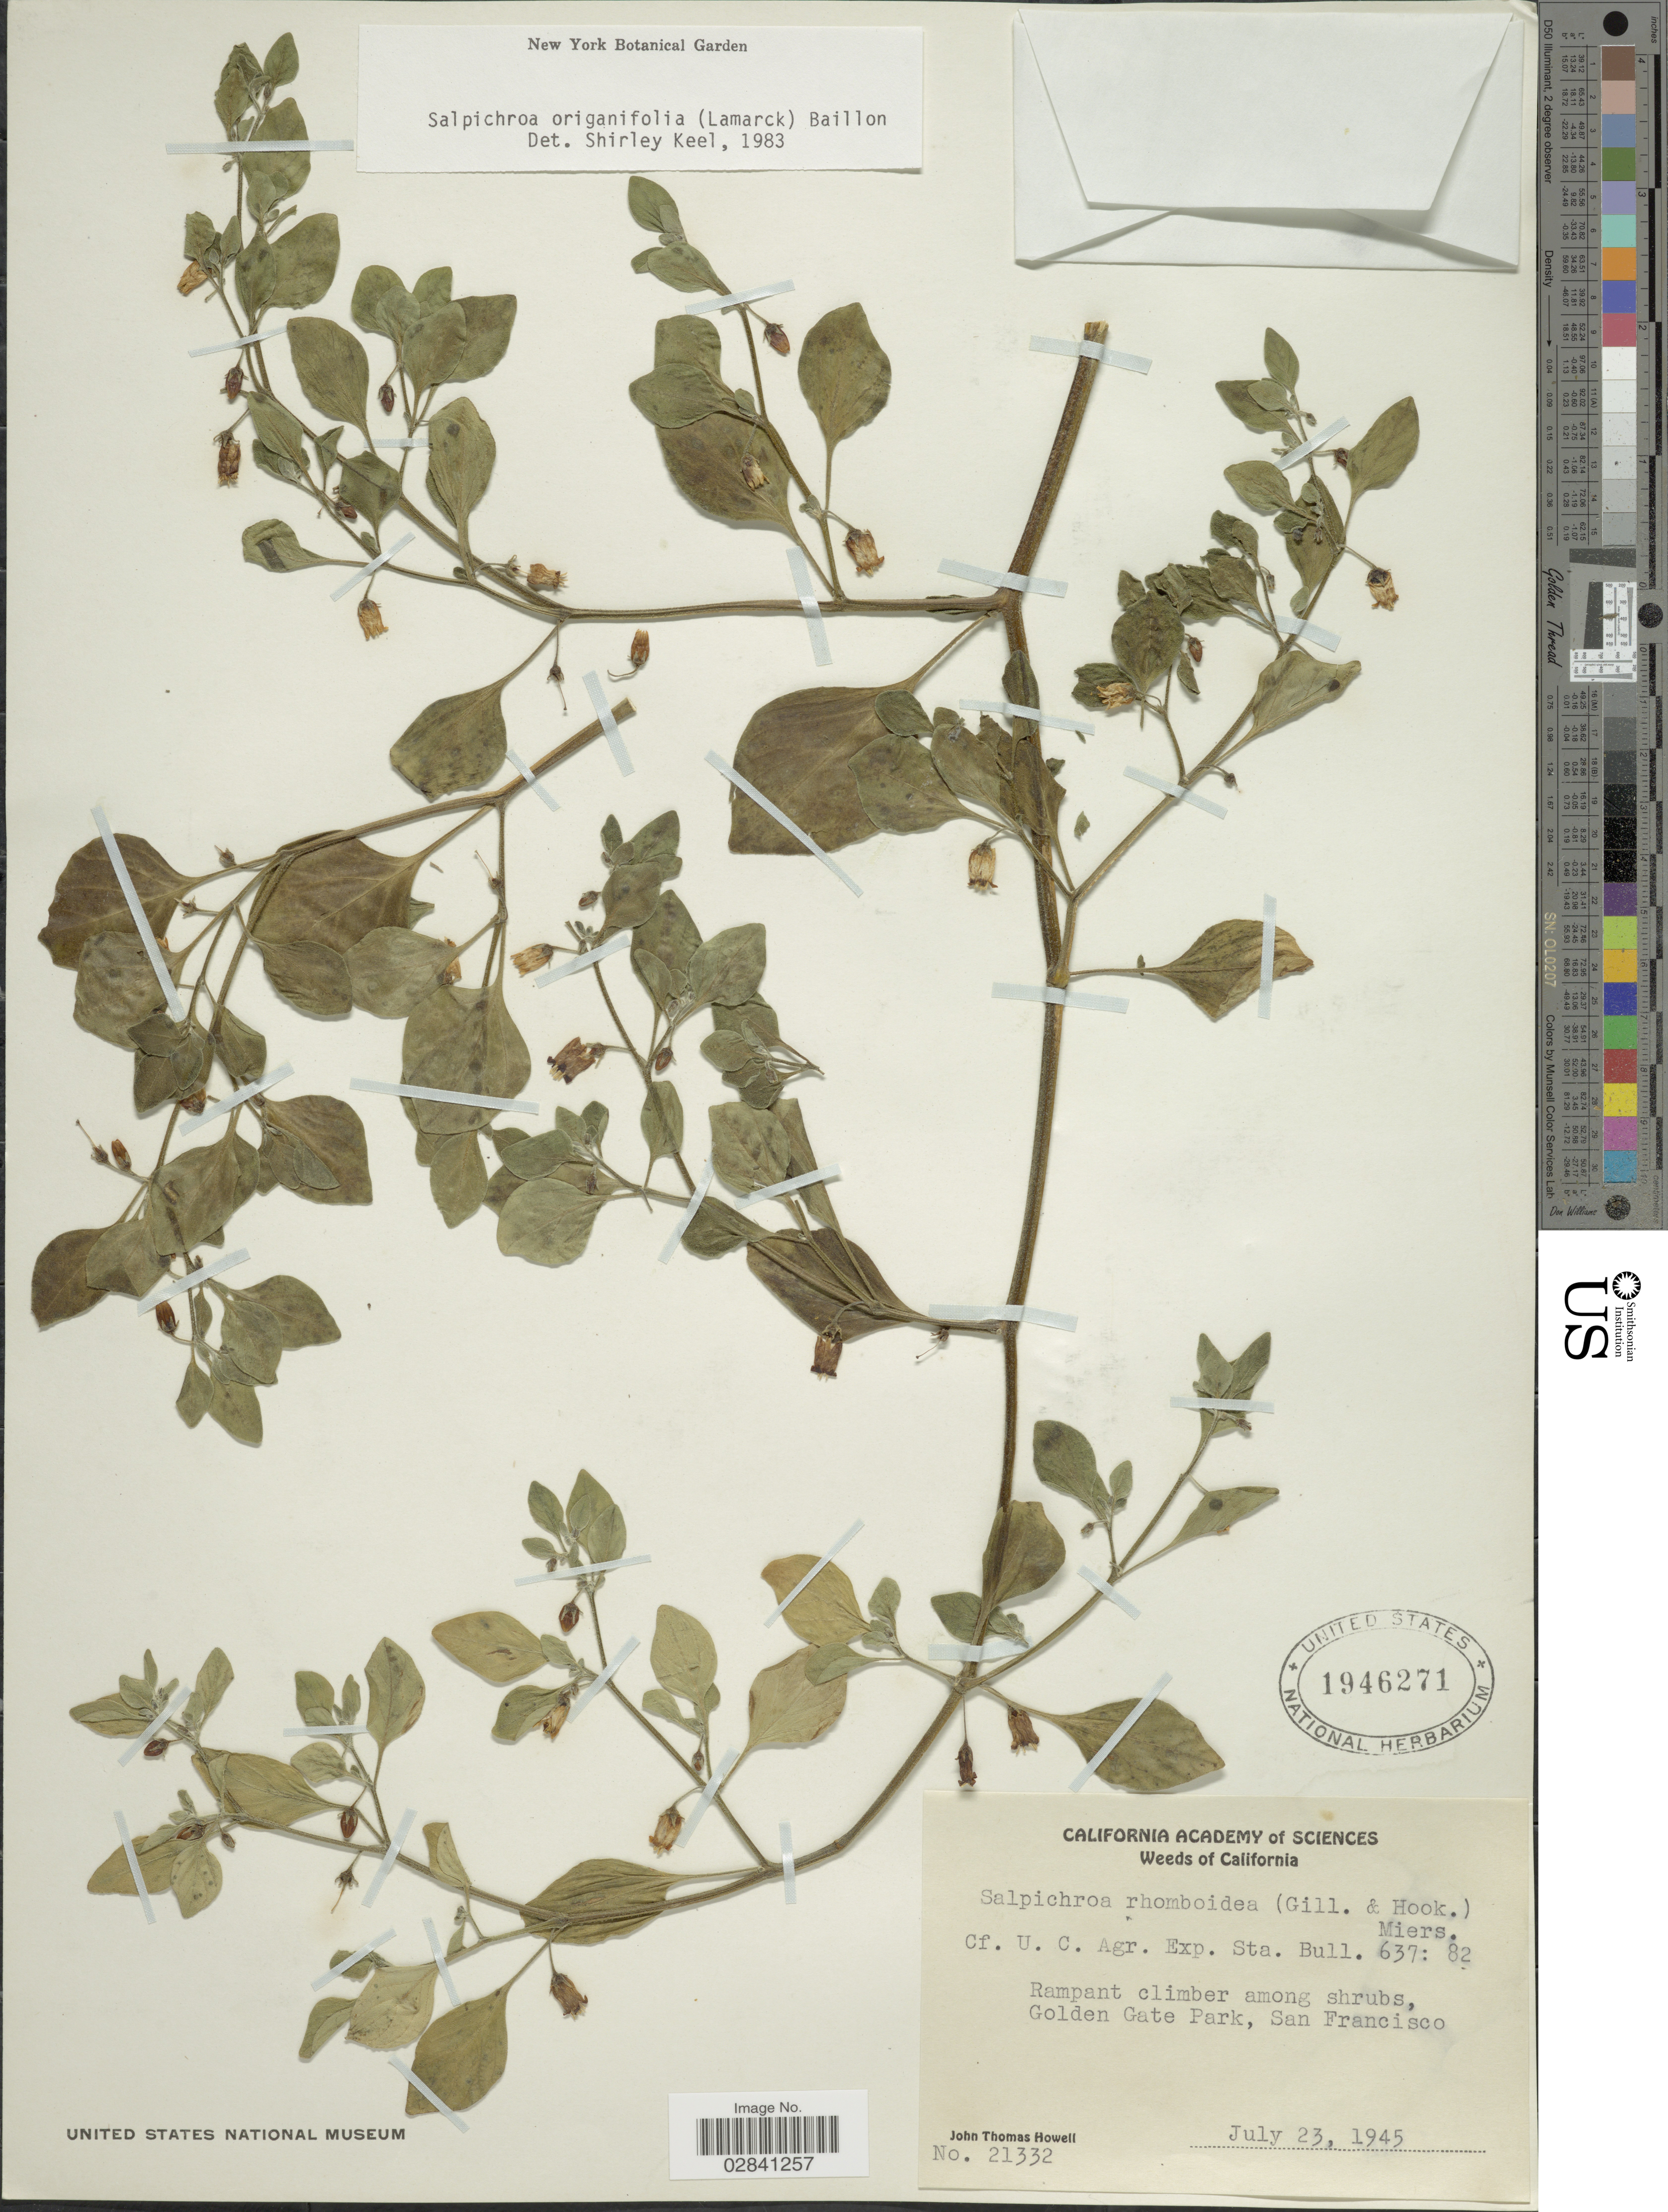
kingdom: Plantae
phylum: Tracheophyta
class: Magnoliopsida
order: Solanales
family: Solanaceae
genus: Salpichroa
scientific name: Salpichroa origanifolia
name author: (Lam.) Baill.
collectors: J. T. Howell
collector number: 21332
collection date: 1945-07-23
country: United States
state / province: California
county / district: San Francisco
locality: Golden Gate Park, San Francisco.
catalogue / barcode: US 1946271